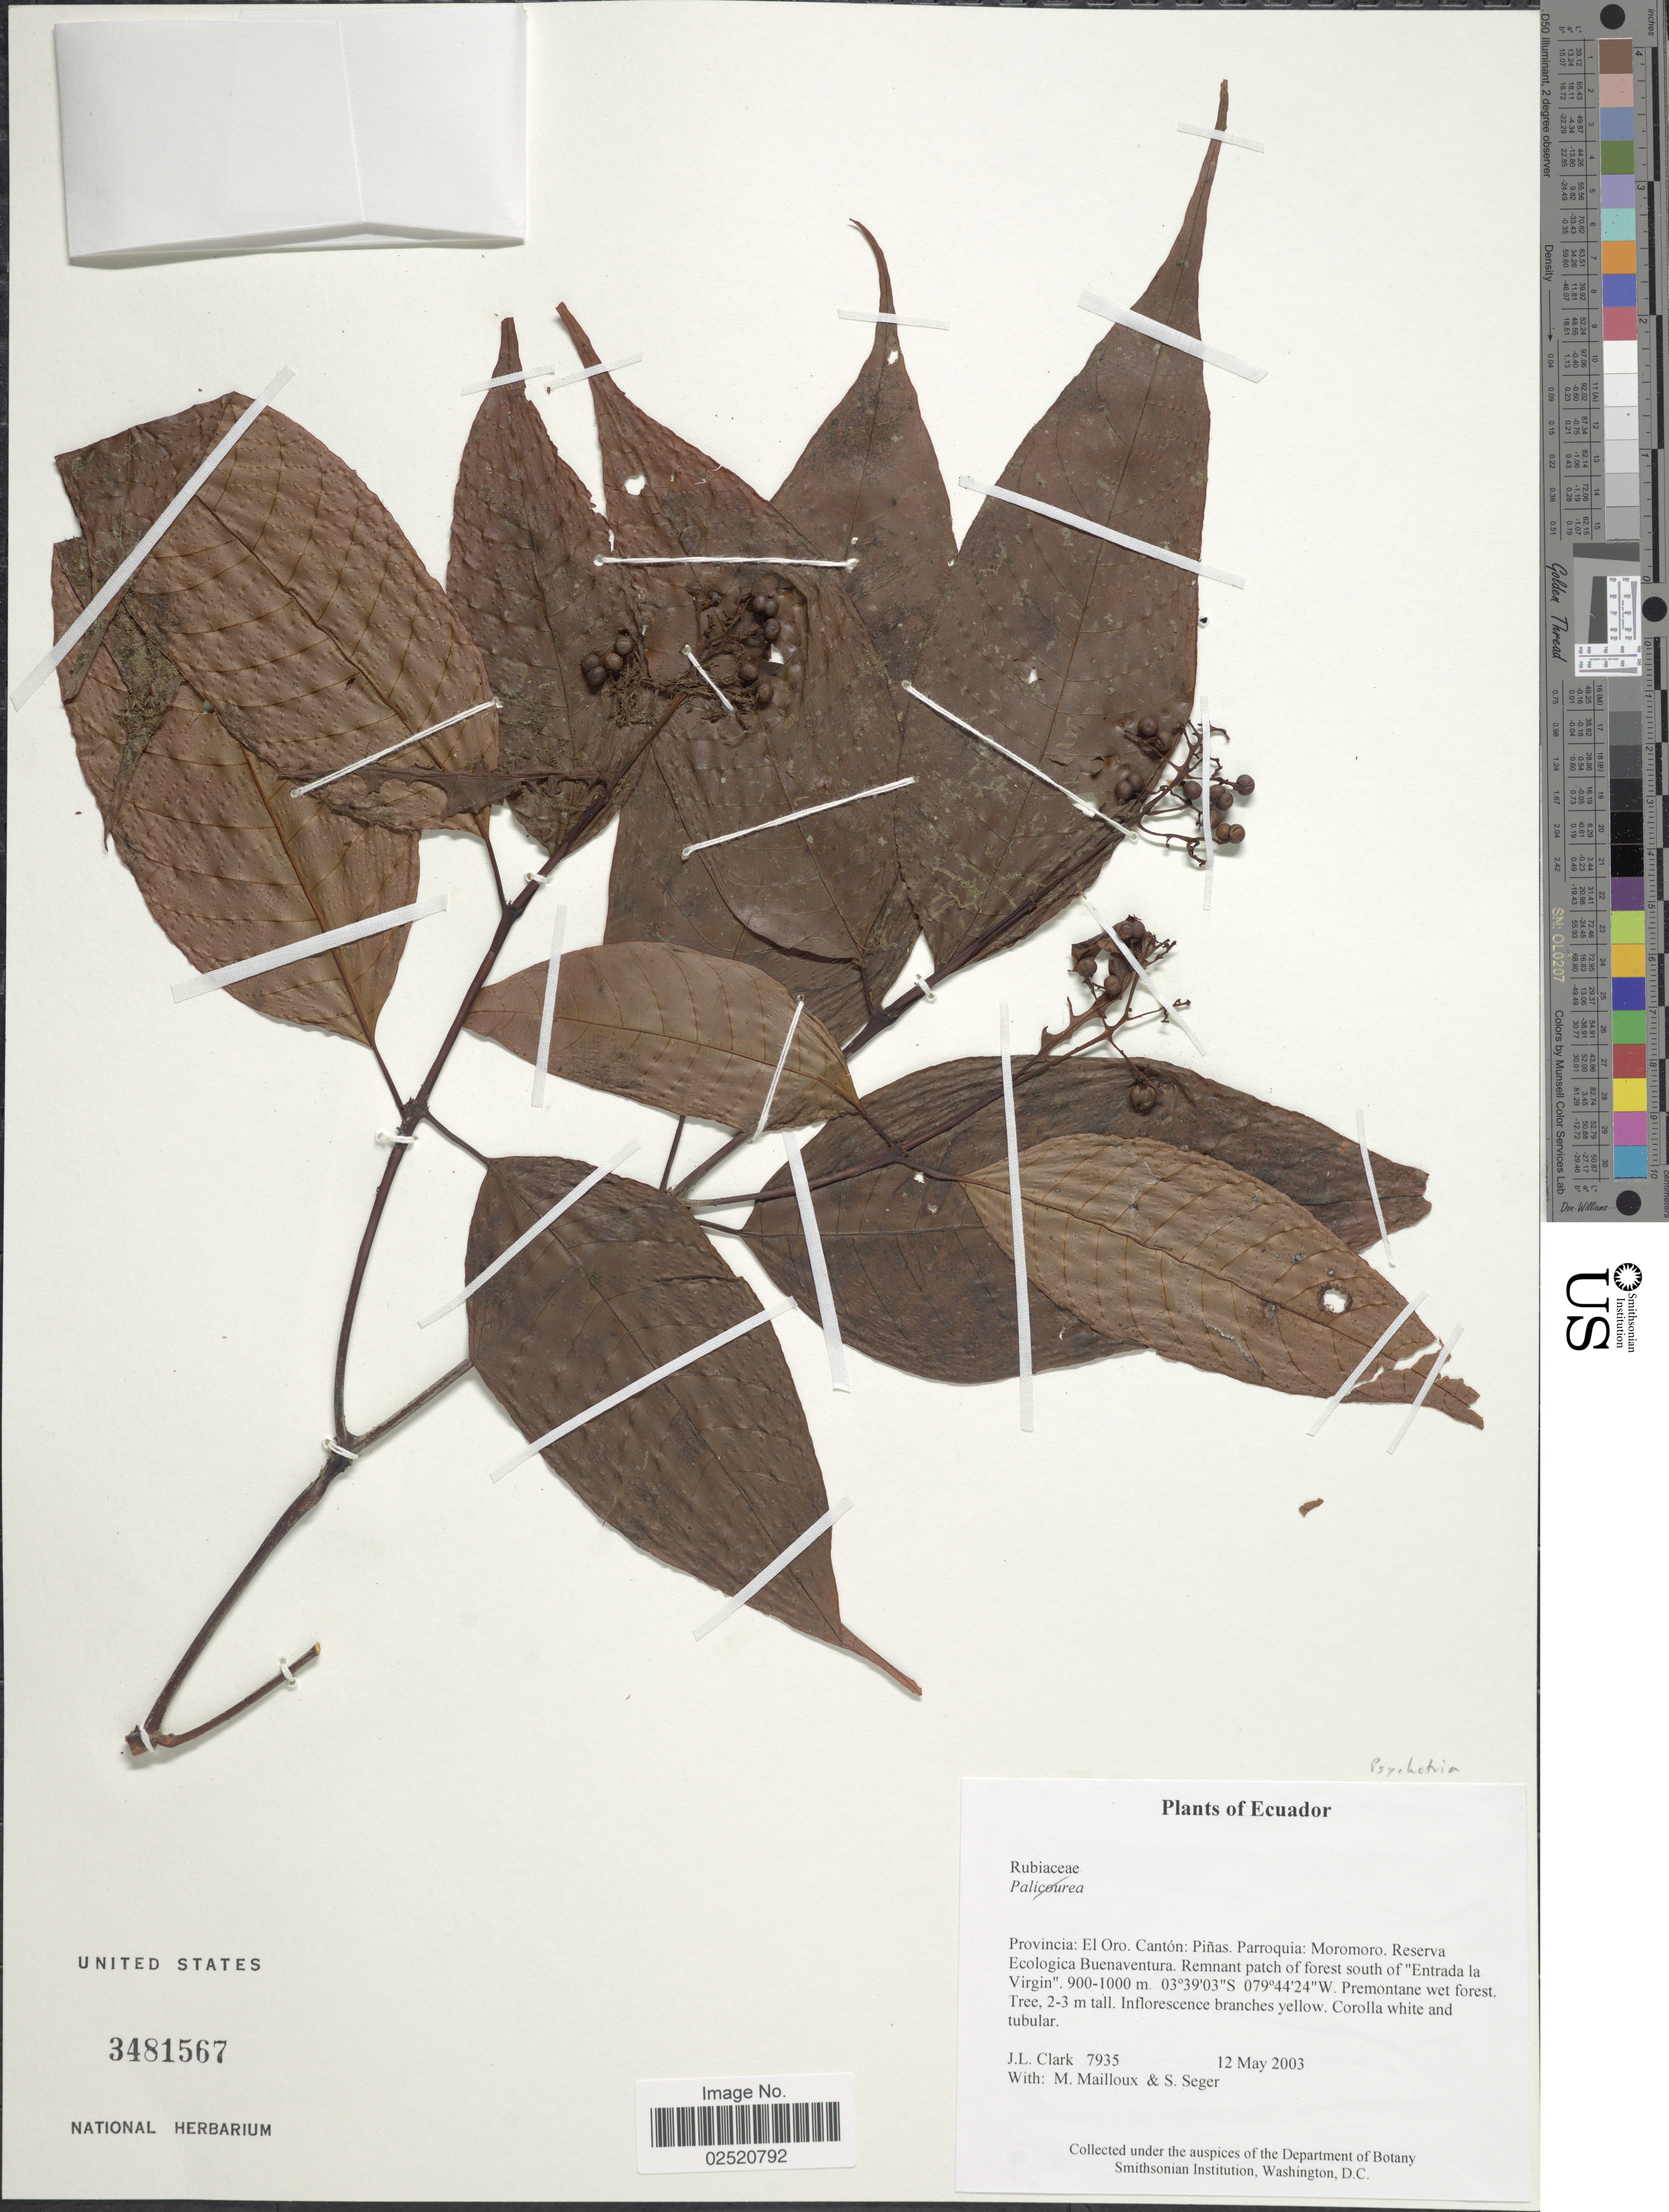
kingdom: Plantae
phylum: Tracheophyta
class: Magnoliopsida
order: Gentianales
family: Rubiaceae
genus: Psychotria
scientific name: Psychotria sp.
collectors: J. L. Clark, M. Mailloux & S. Seger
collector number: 7935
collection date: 2003-05-12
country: Ecuador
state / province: El Oro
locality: Canon: Pinas, Parroquia: Moromoro, Reserva Ecologica Buenaventura, Remnant patch forest south of "Entrada la Virgin"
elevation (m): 900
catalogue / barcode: US 3481567